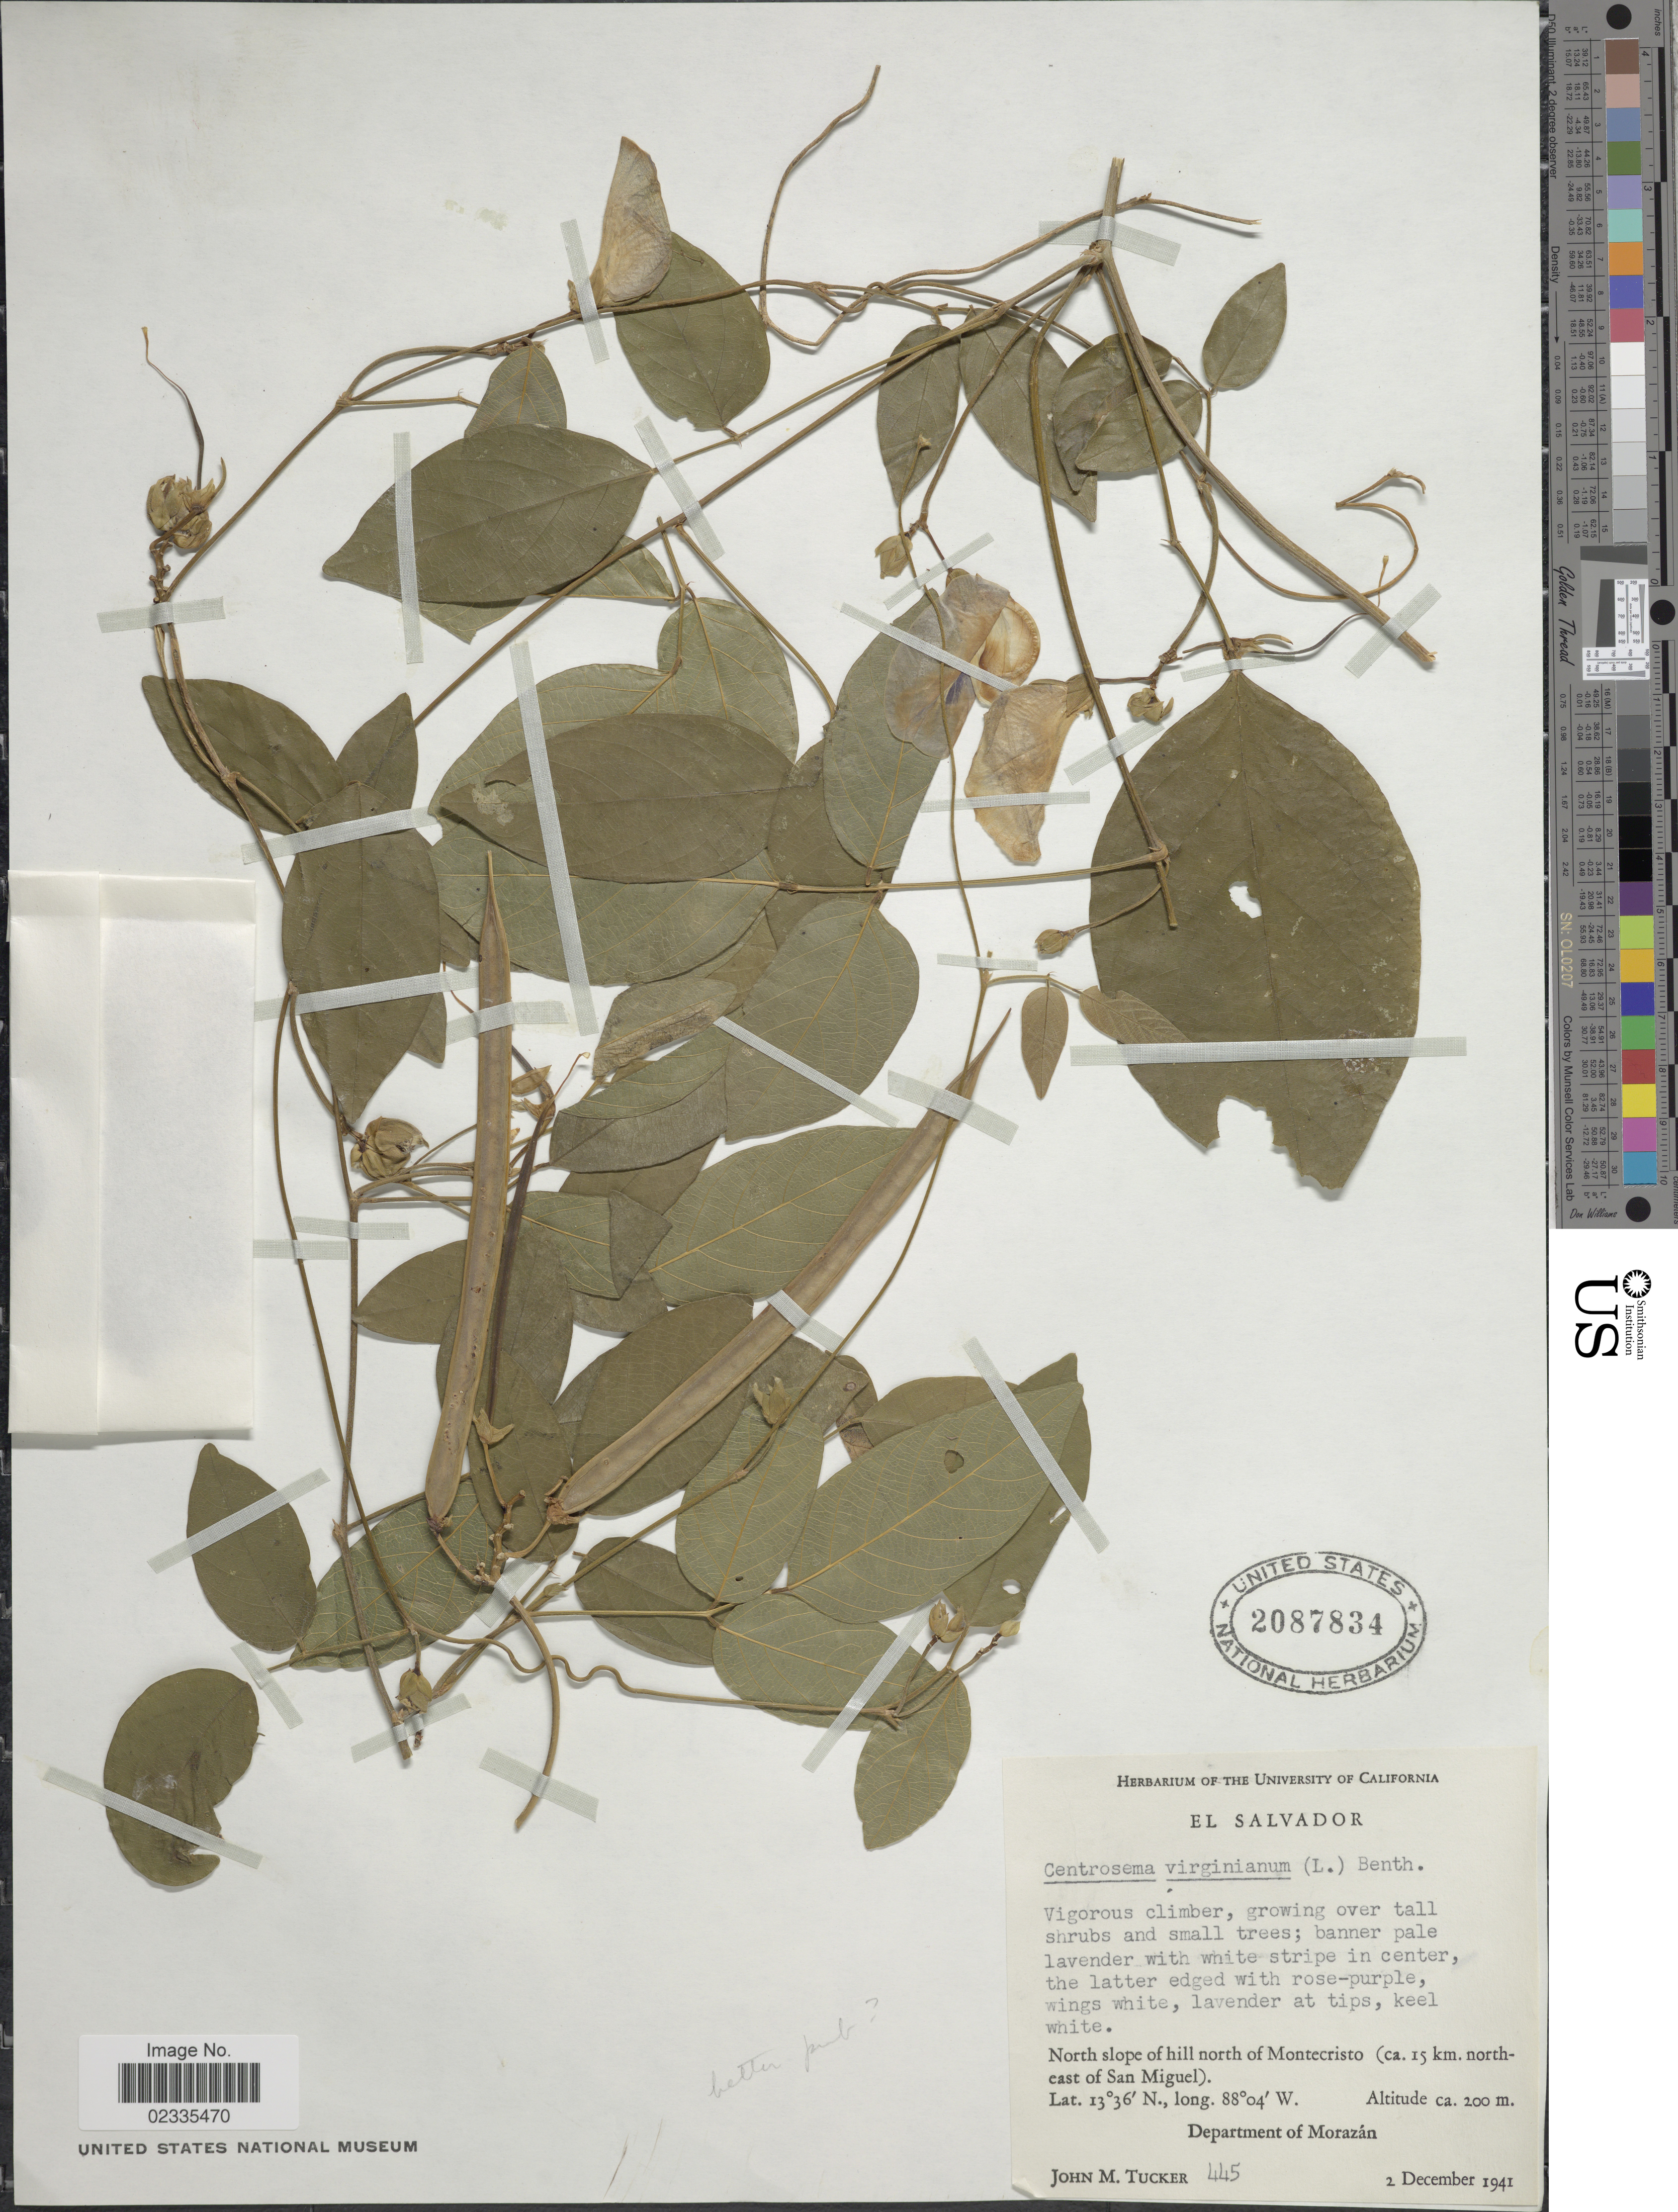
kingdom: Plantae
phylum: Tracheophyta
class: Magnoliopsida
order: Fabales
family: Fabaceae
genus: Centrosema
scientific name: Centrosema pubescens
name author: Benth.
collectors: J. M. Tucker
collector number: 445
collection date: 1941-12-02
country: El Salvador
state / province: Morazan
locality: North slope of hill north of Montecristo (ca. 15 km. northeast of San Miguel)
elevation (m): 200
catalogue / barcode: US 2087834